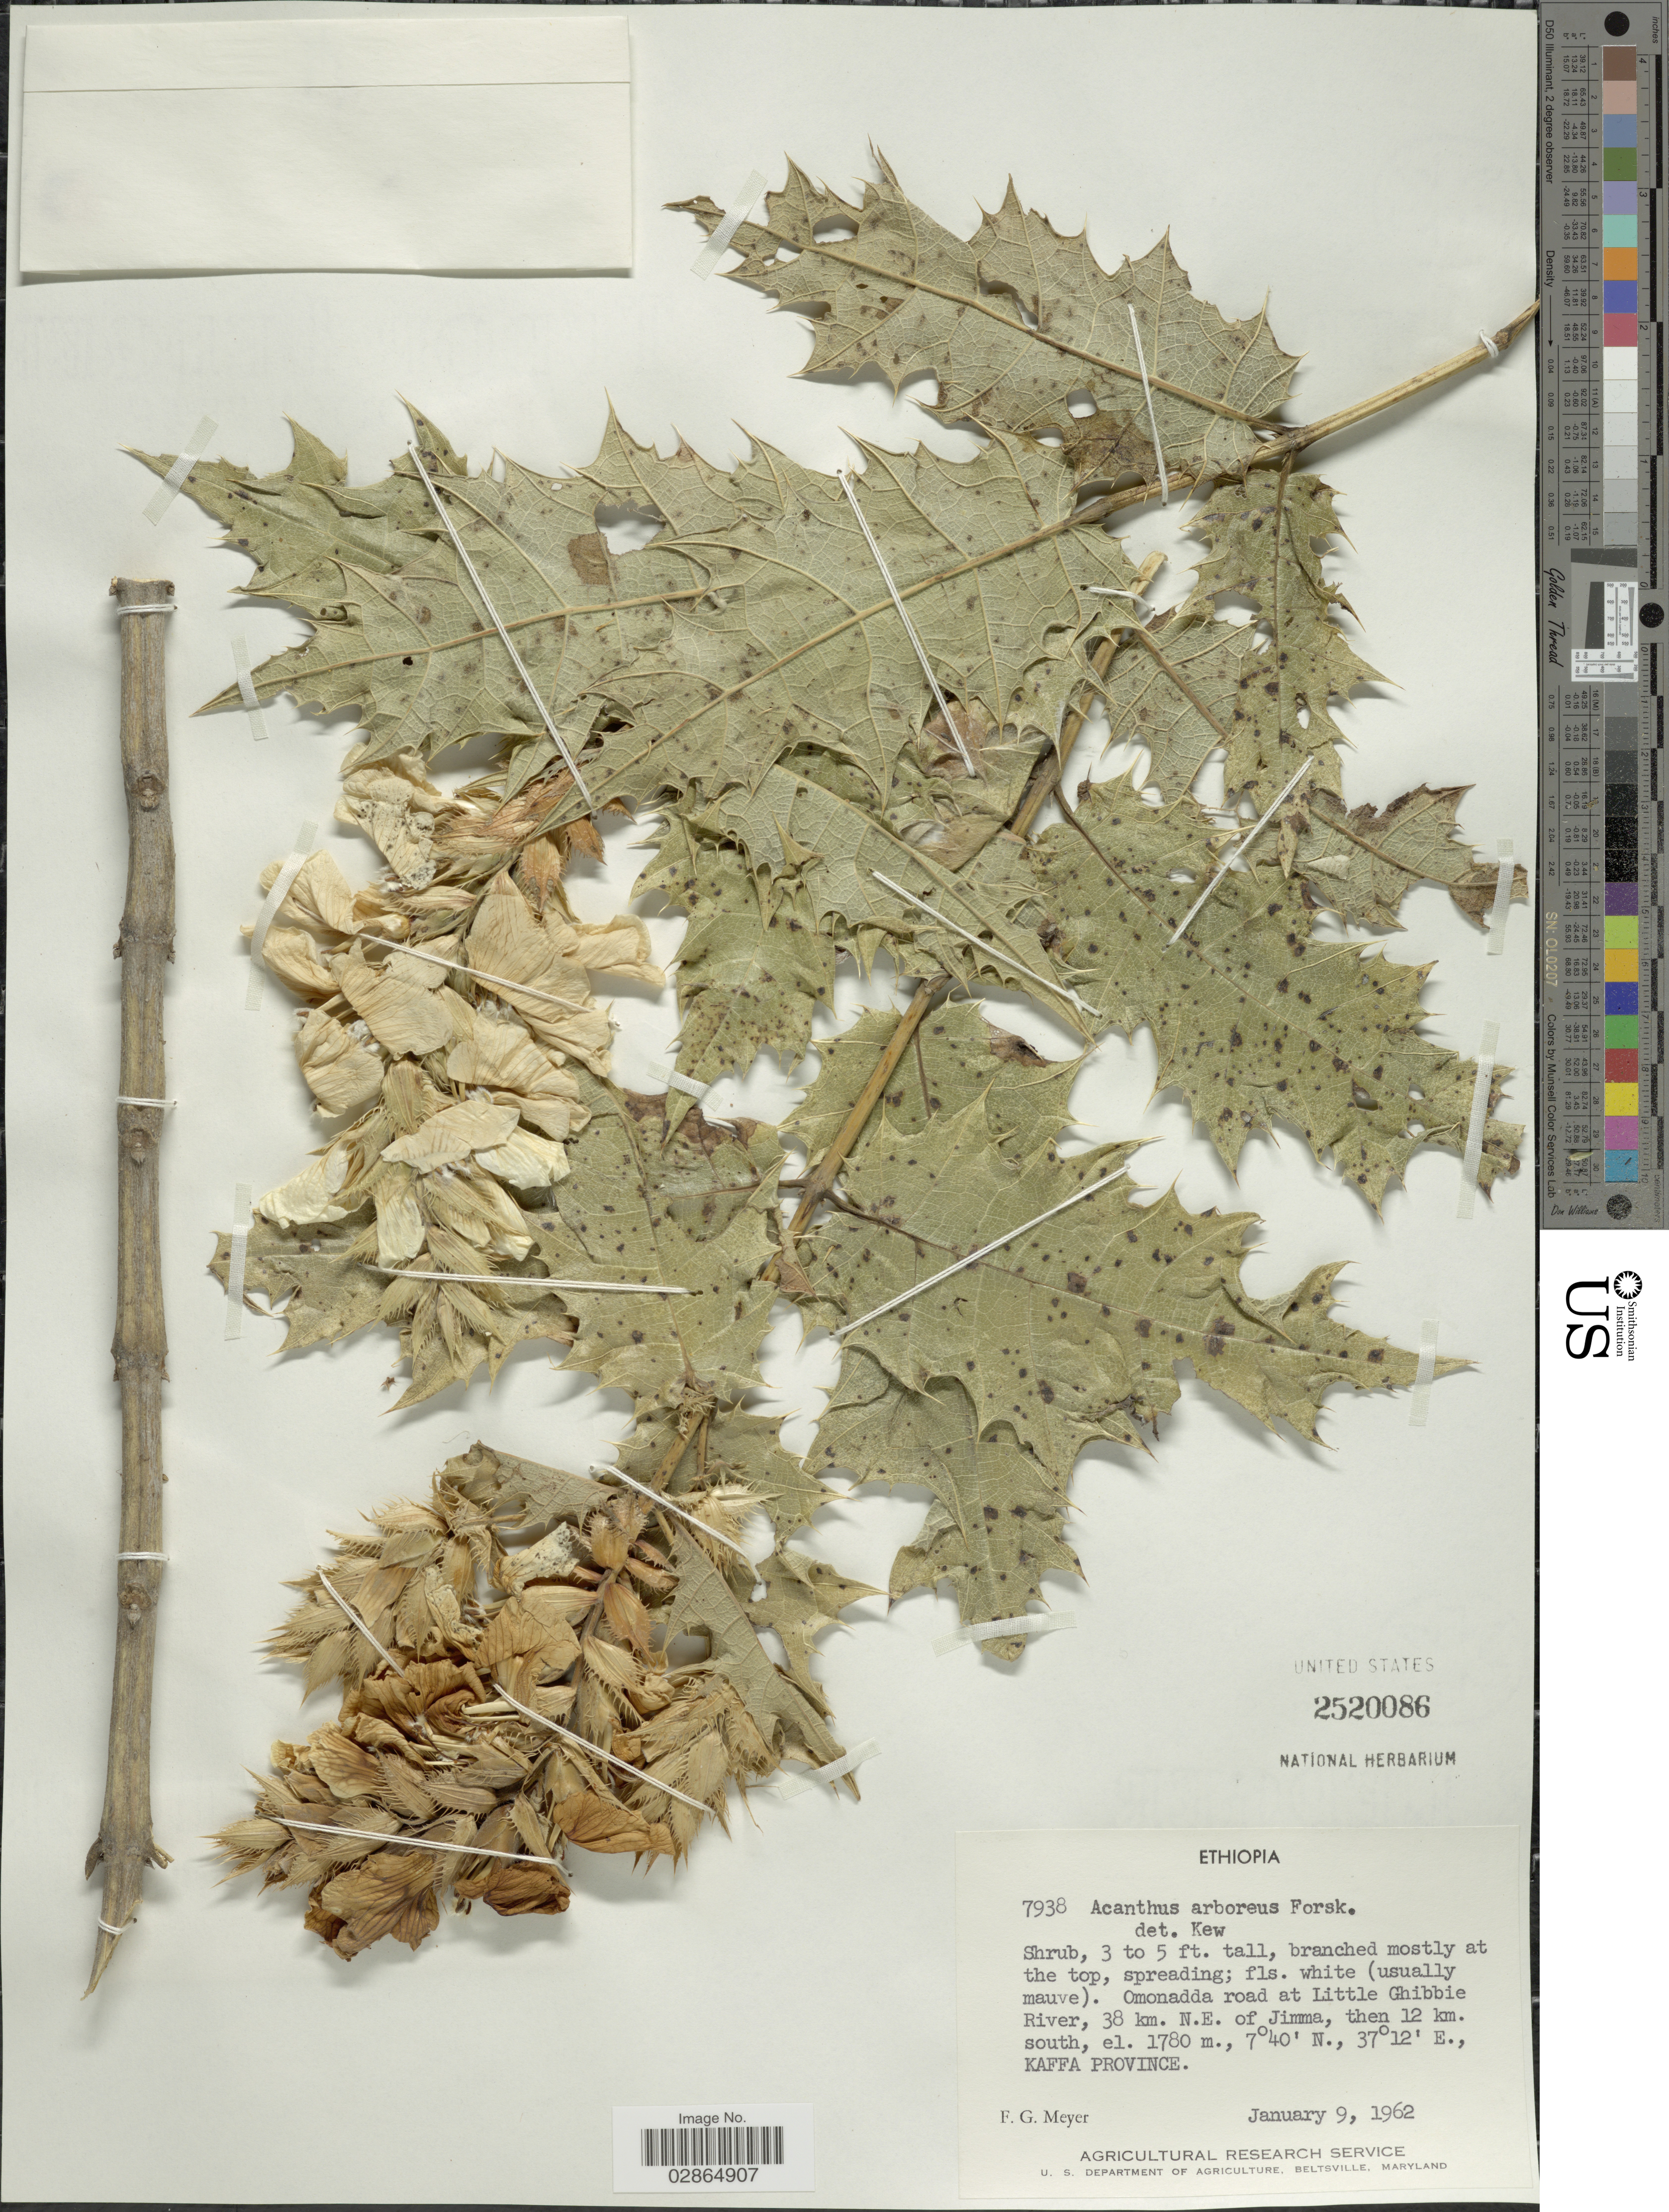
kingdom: Plantae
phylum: Tracheophyta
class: Magnoliopsida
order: Lamiales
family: Acanthaceae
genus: Acanthus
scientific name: Acanthus arboreus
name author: Forssk.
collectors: F. G. Meyer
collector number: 7938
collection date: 1962-01-09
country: Ethiopia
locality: Omonadda road at Little Ghibbie River, 38 km. N.E. of Jimma, then 12 km. south, Kaffa Province.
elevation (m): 1780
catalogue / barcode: US 2520086